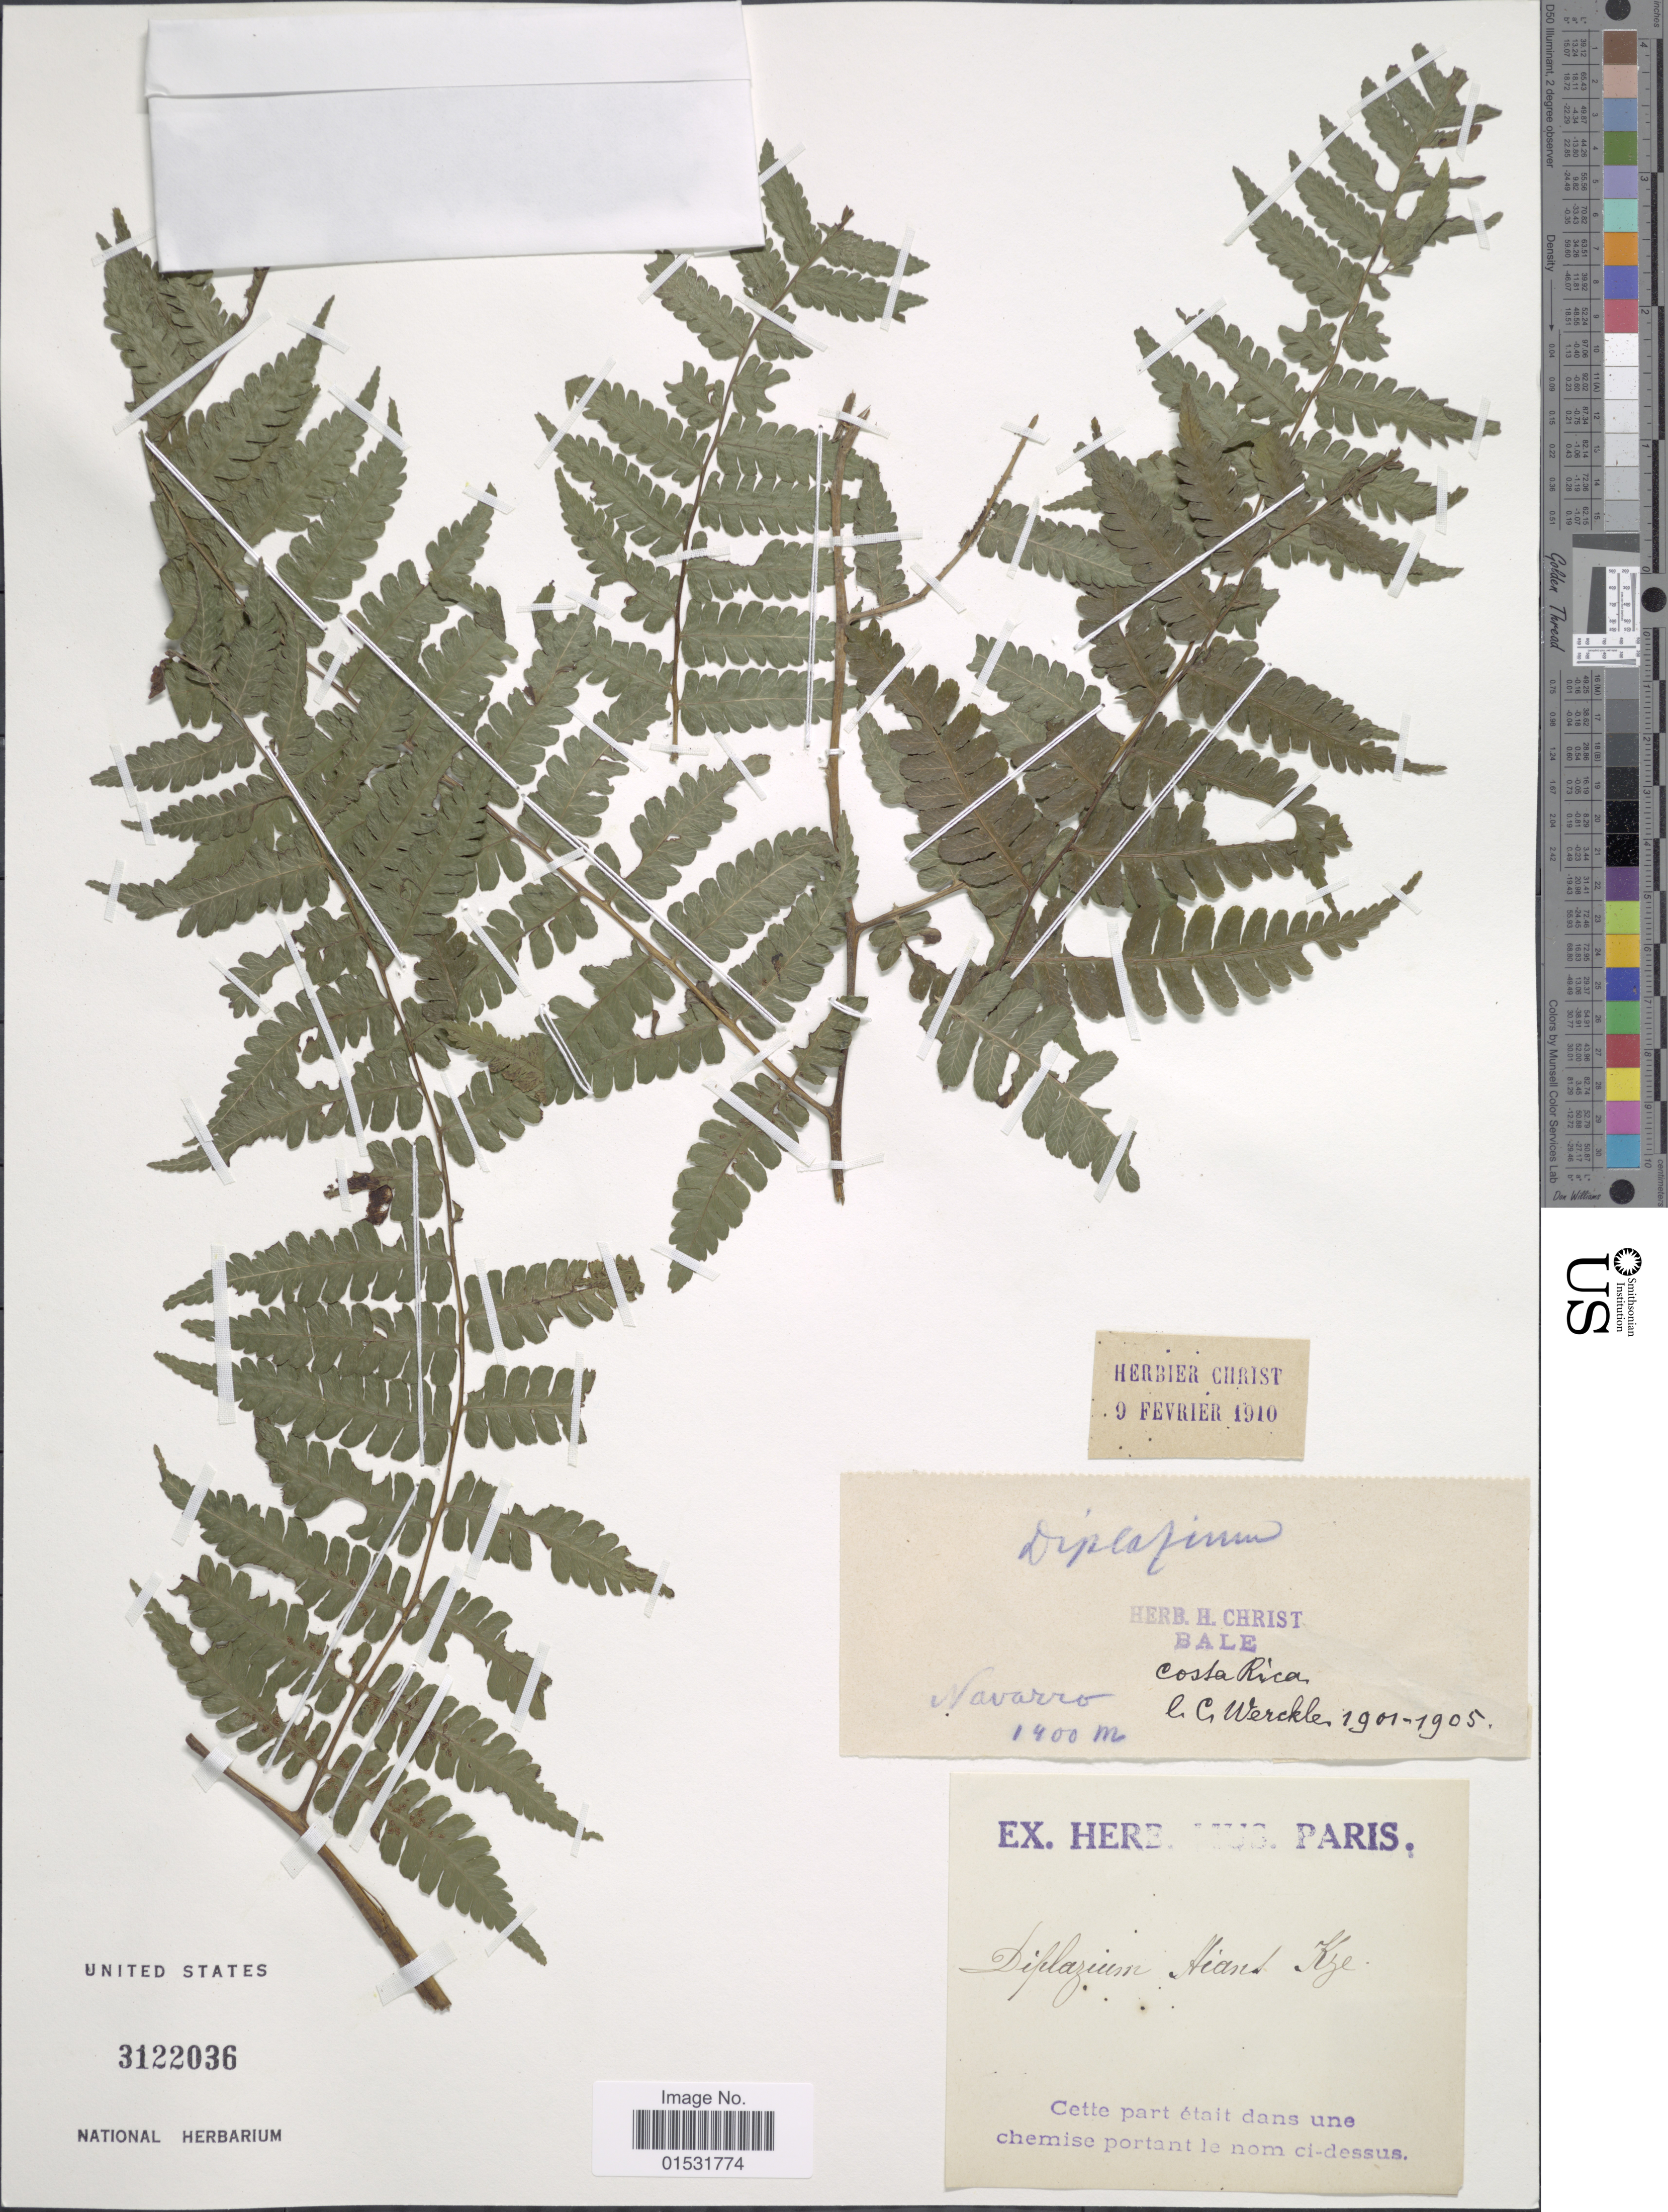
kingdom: Plantae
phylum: Tracheophyta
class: Polypodiopsida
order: Polypodiales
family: Athyriaceae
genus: Diplazium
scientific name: Diplazium hians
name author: Kunze ex Klotzsch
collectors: C. C Wercklé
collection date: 1901/1905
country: Costa Rica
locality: Navarro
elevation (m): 1400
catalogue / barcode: US 3122036